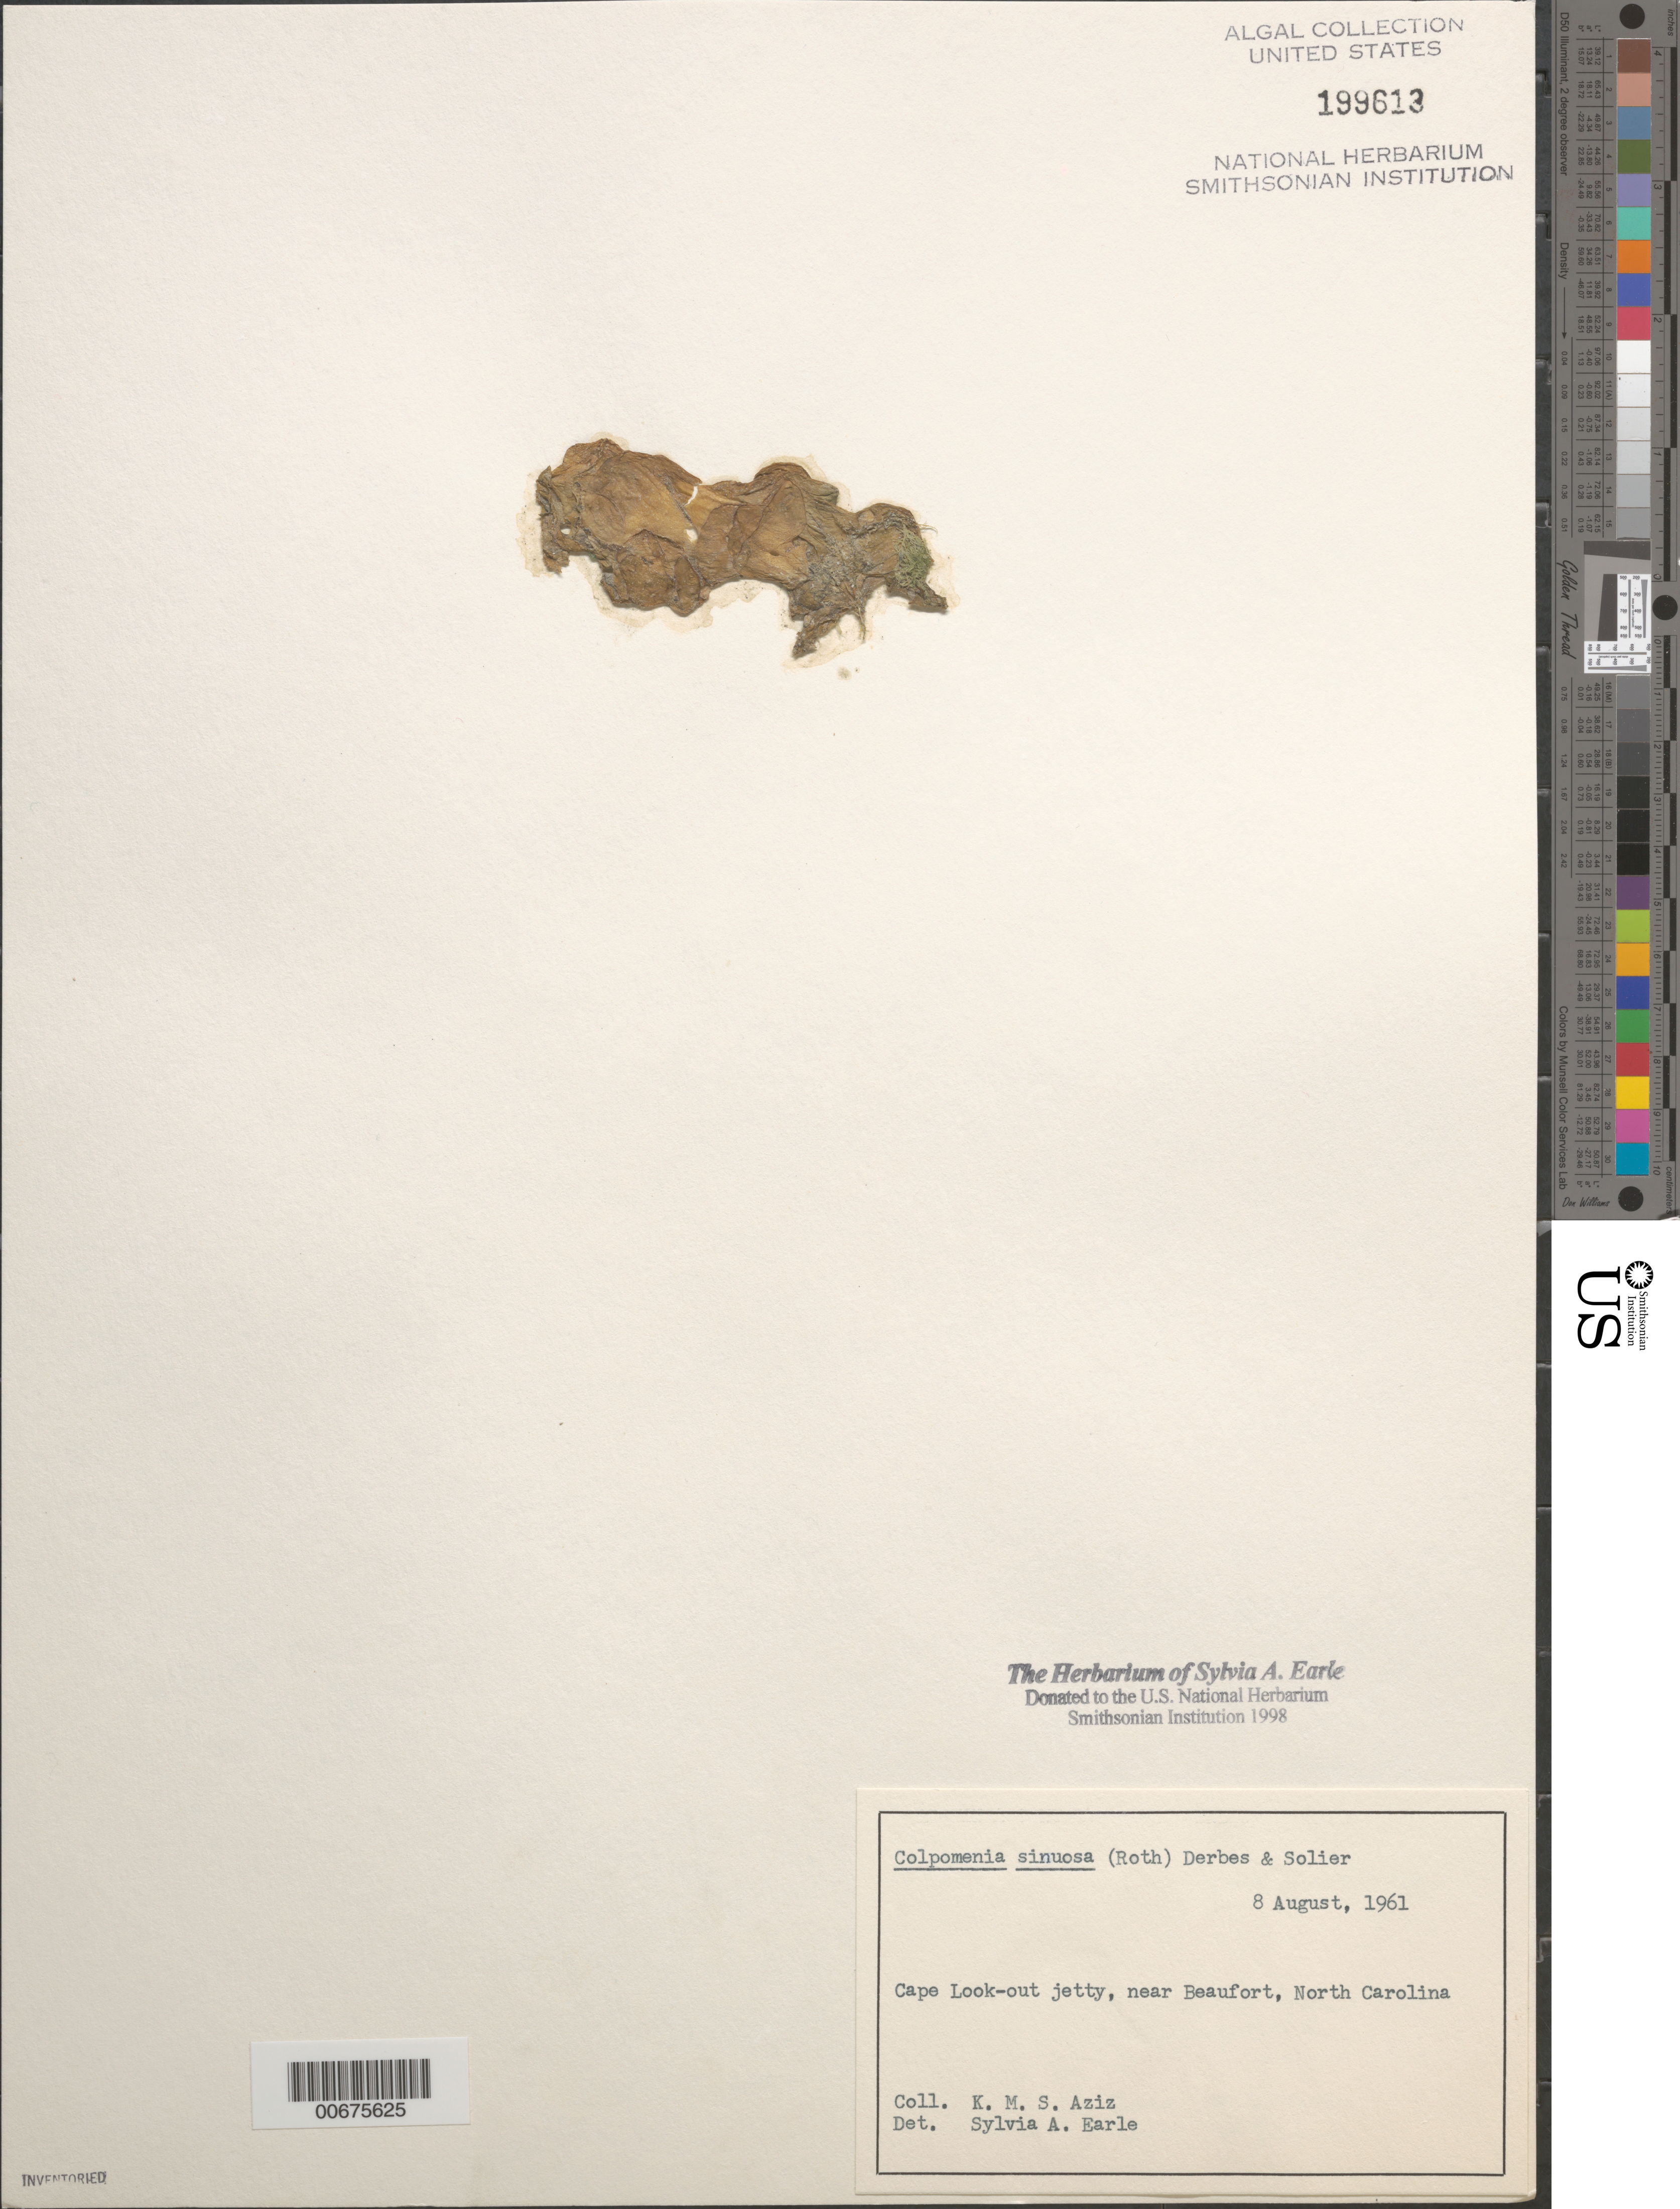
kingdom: Chromista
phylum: Ochrophyta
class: Phaeophyceae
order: Scytosiphonales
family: Scytosiphonaceae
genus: Colpomenia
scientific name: Colpomenia sinuosa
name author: (K. Mert. ex Roth) Derbes & Solier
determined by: Earle, S. A.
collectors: K. M. Aziz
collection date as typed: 08 Aug 1961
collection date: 1961-08-08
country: United States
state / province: North Carolina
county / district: Carteret County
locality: Cape Lookout jetty, near Beaufort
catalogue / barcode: US 199613